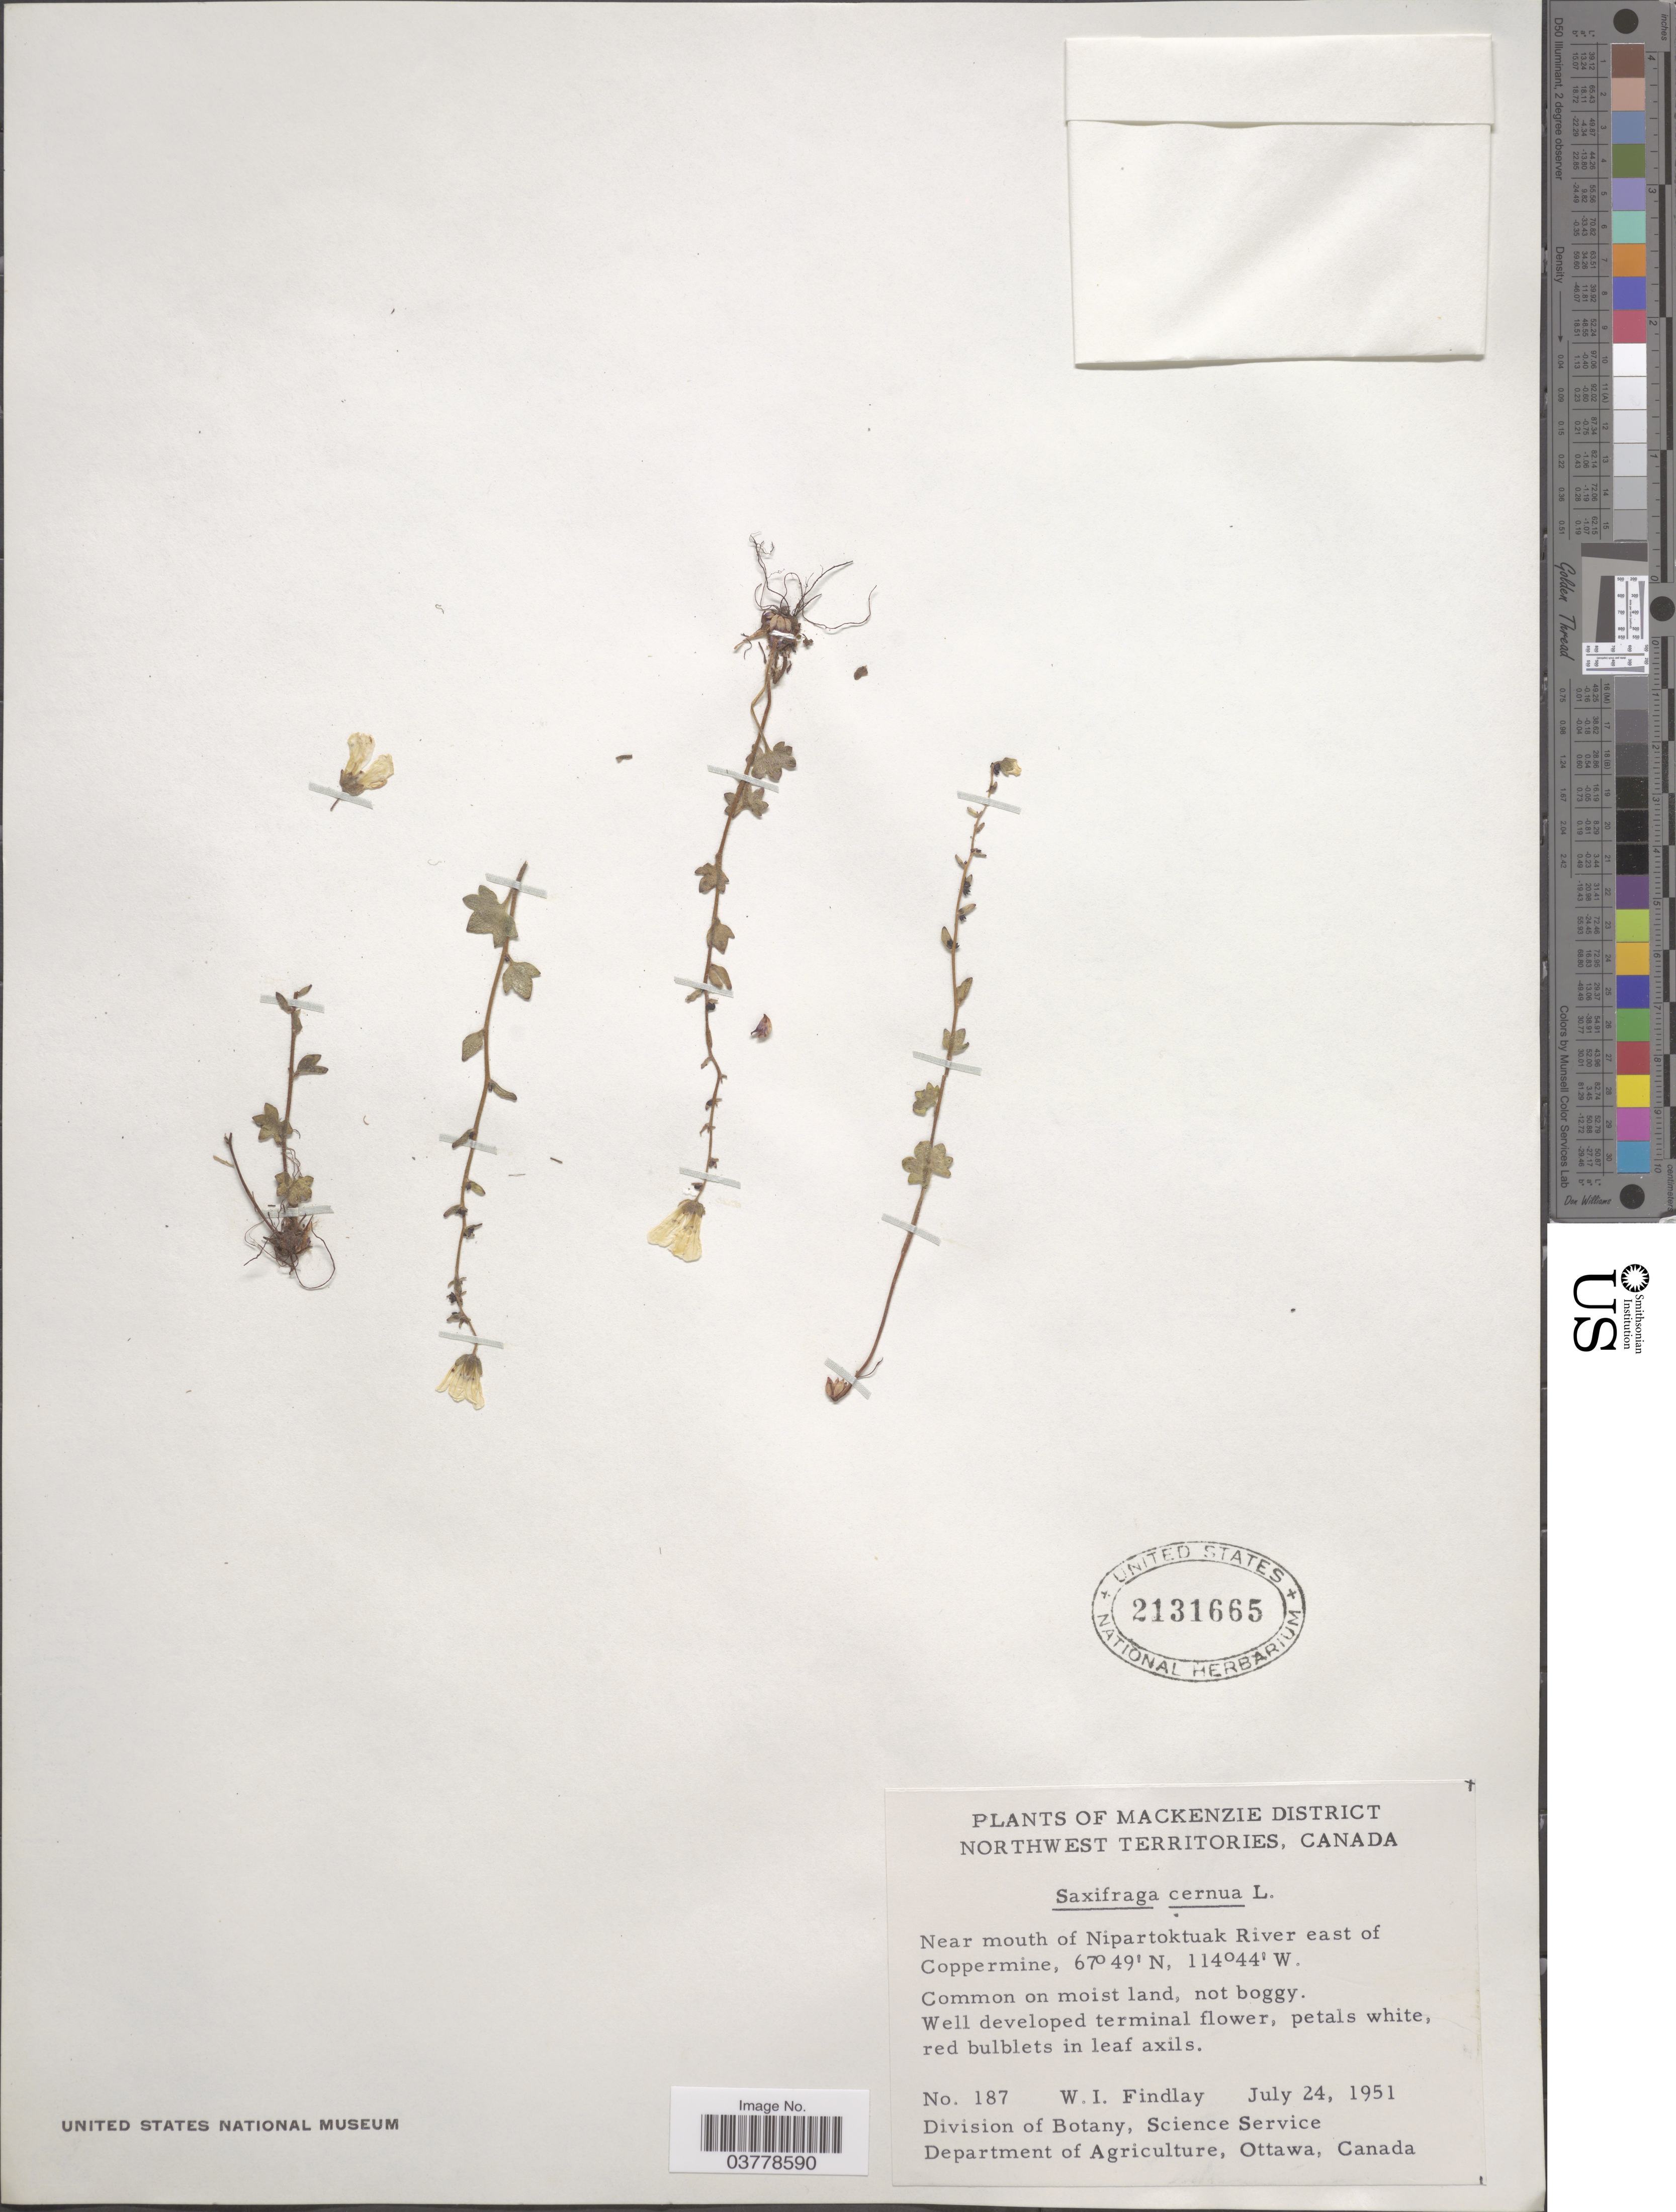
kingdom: Plantae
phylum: Tracheophyta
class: Magnoliopsida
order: Saxifragales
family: Saxifragaceae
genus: Saxifraga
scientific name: Saxifraga cernua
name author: L.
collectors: W. Findlay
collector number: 187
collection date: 1951-07-24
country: Canada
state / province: Northwest Territories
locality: Mackenzie District. Near mouth of Nipartoktuak River east of Coppermine.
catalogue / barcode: US 2131665